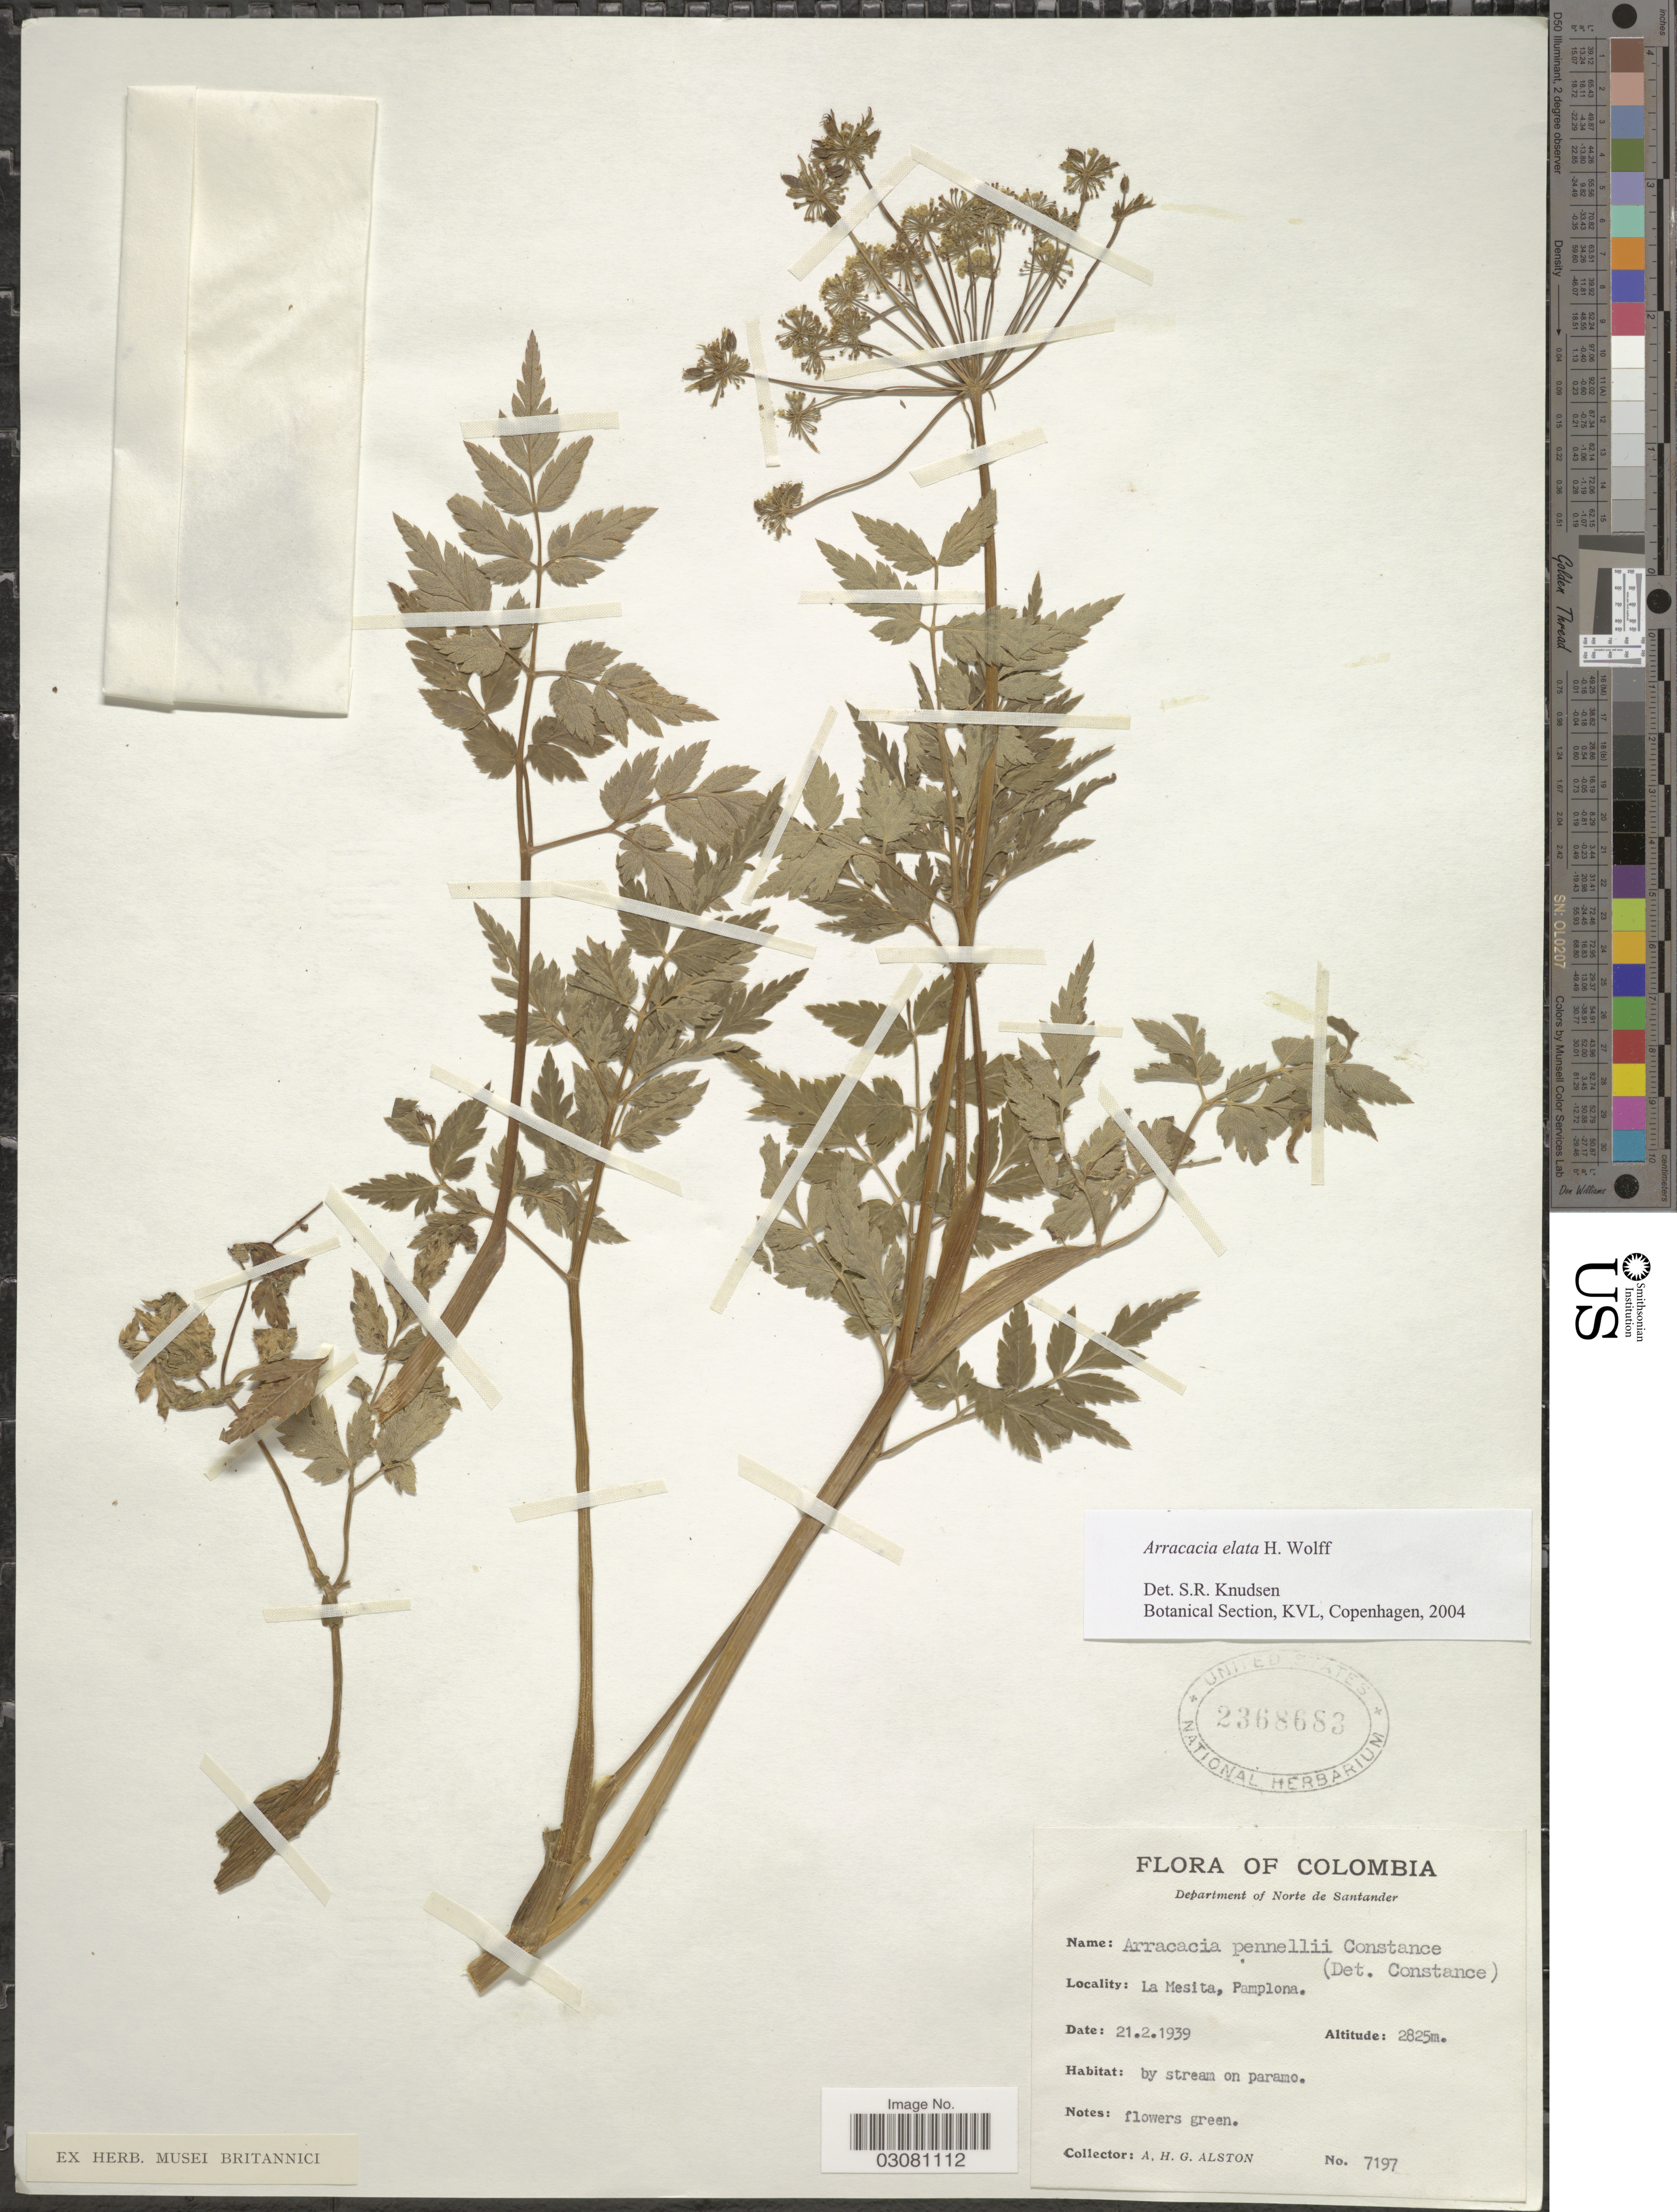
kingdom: Plantae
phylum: Tracheophyta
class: Magnoliopsida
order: Apiales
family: Apiaceae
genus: Arracacia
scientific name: Arracacia elata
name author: H. Wolff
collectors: A. H. Alston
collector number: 7197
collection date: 1939-02-21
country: Colombia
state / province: Norte de Santander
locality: Department of Norte de Santander. La Mesita, Pamplona.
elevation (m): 2825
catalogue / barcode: US 2368683